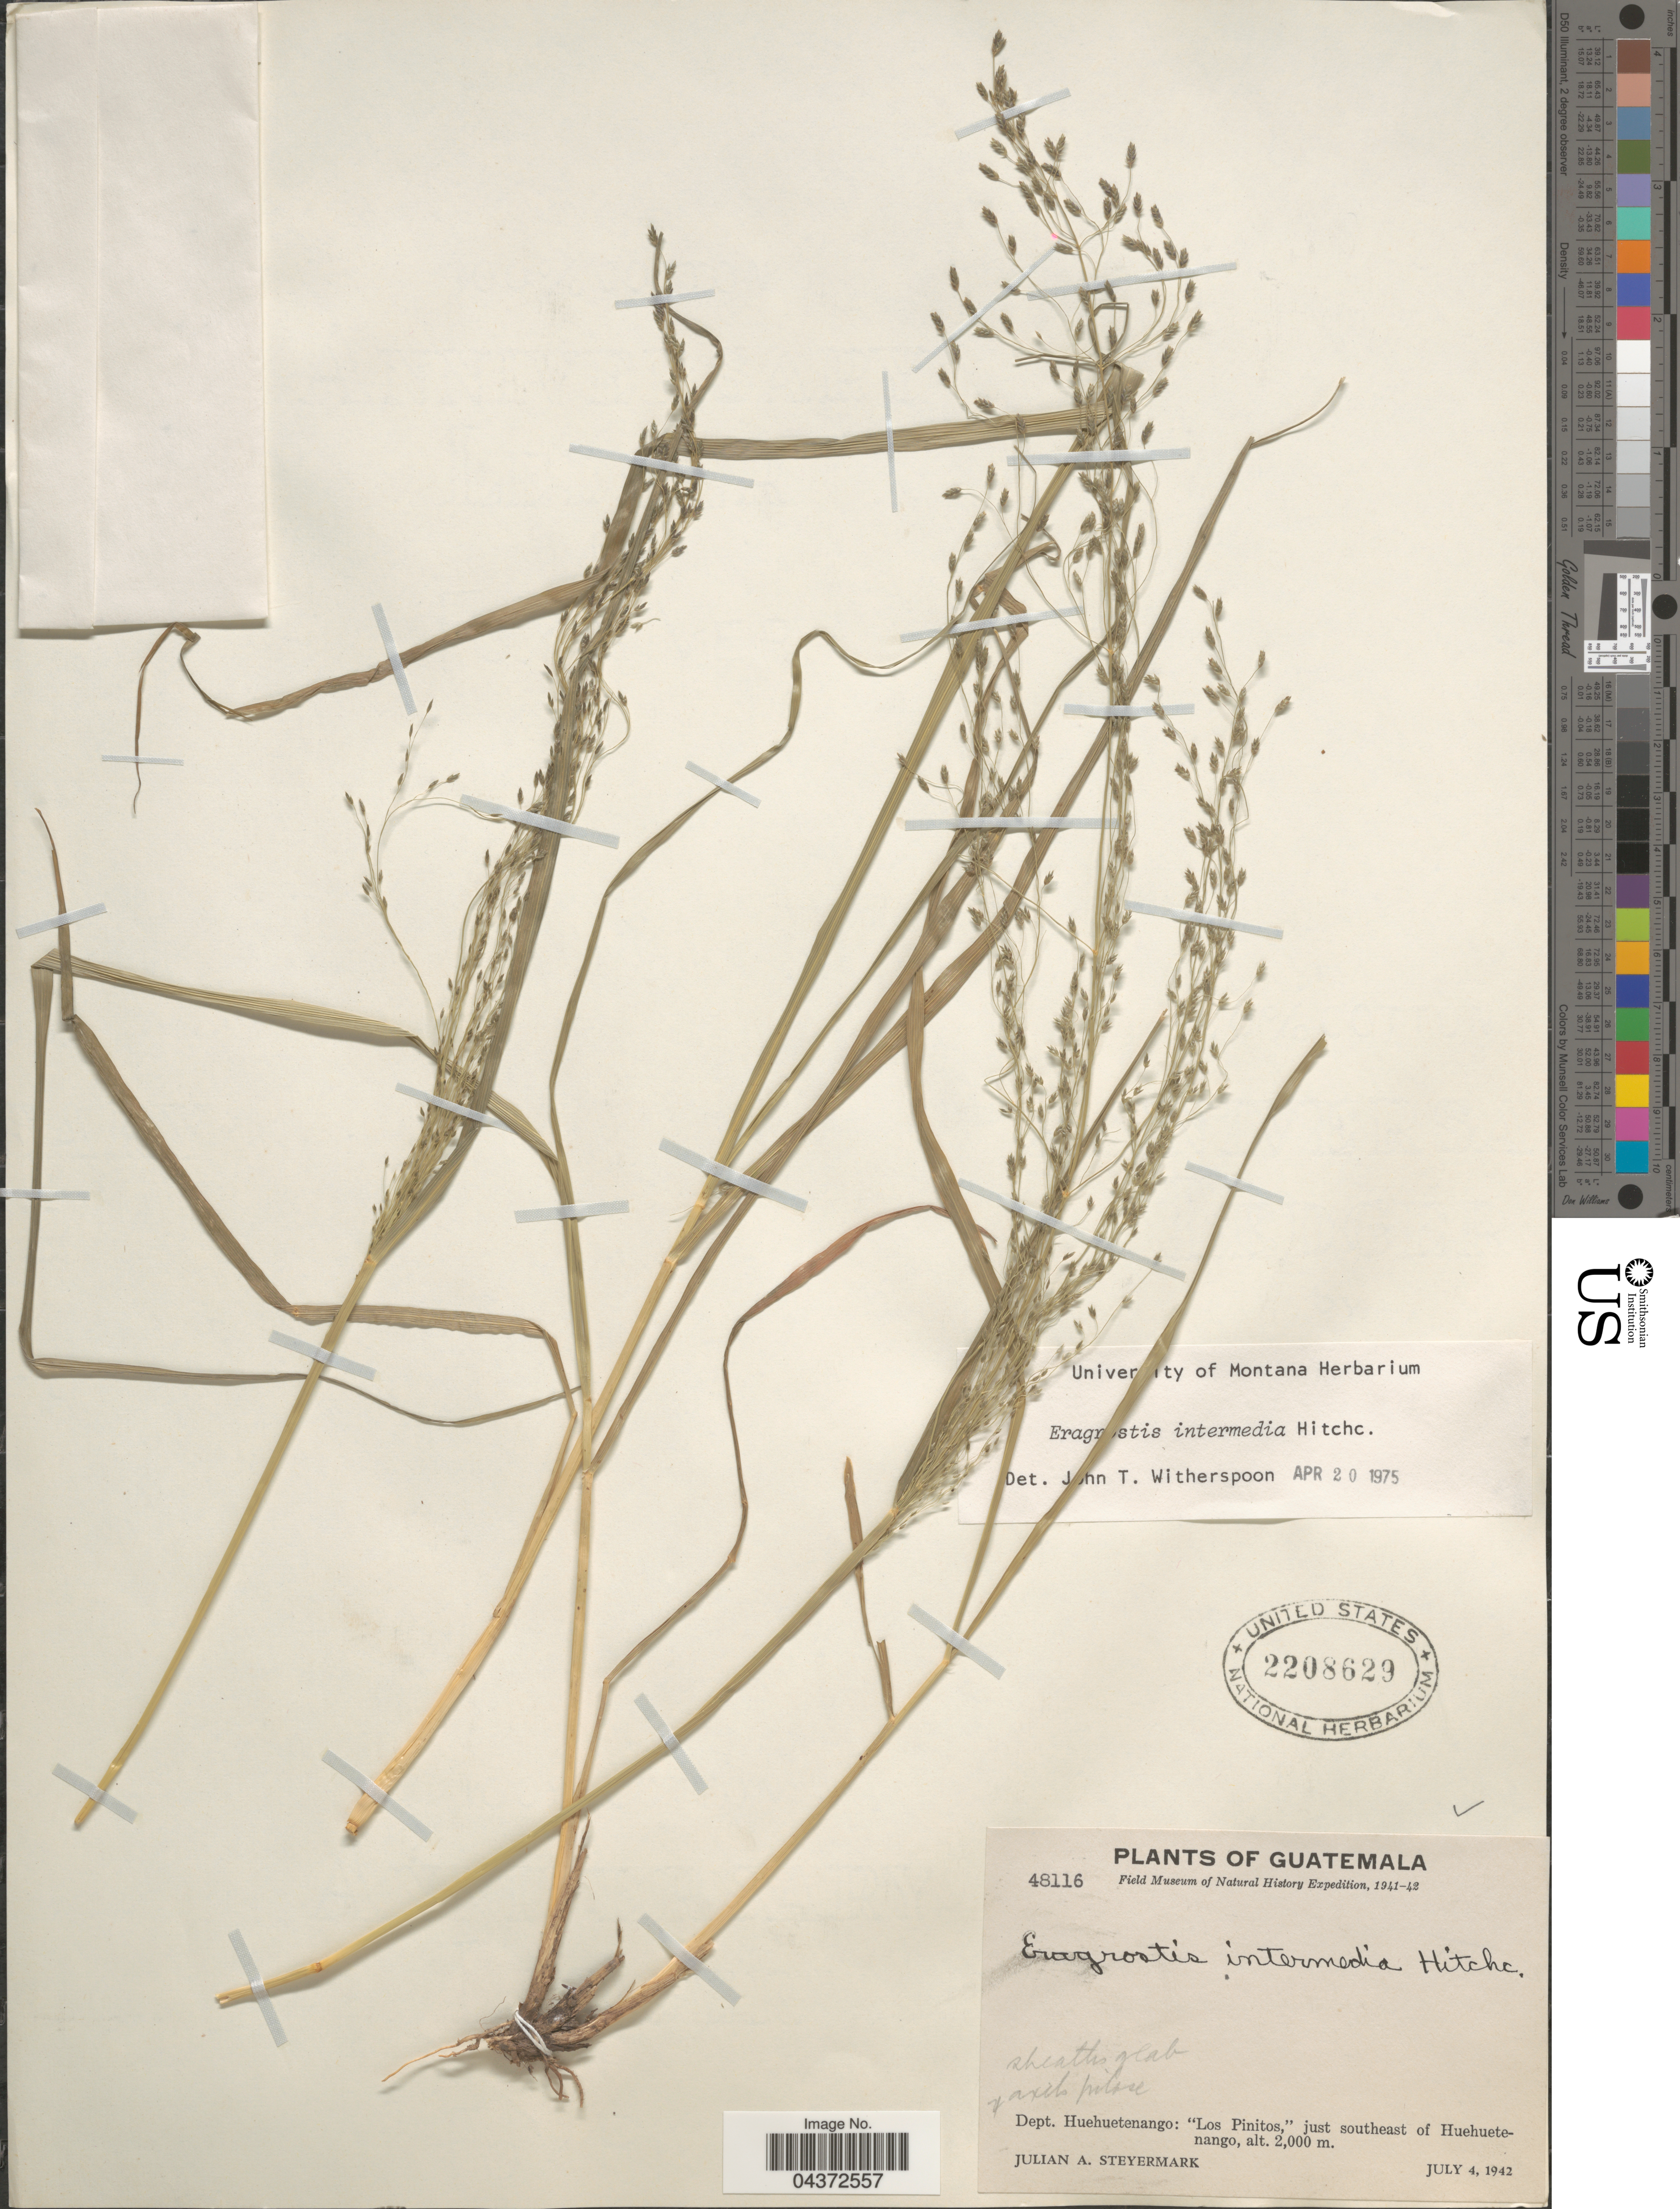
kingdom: Plantae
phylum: Tracheophyta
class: Liliopsida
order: Poales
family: Poaceae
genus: Eragrostis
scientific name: Eragrostis intermedia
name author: Hitchc.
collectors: J. Steyermark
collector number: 48116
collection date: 1942-07-04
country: Guatemala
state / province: Huehuetenango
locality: Field Museum of Natural History Expedition, 1941-42. Dept. Huehuetenango: "Los Pinitos," just southeast of Huehuetenango.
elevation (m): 2000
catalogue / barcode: US 2208629